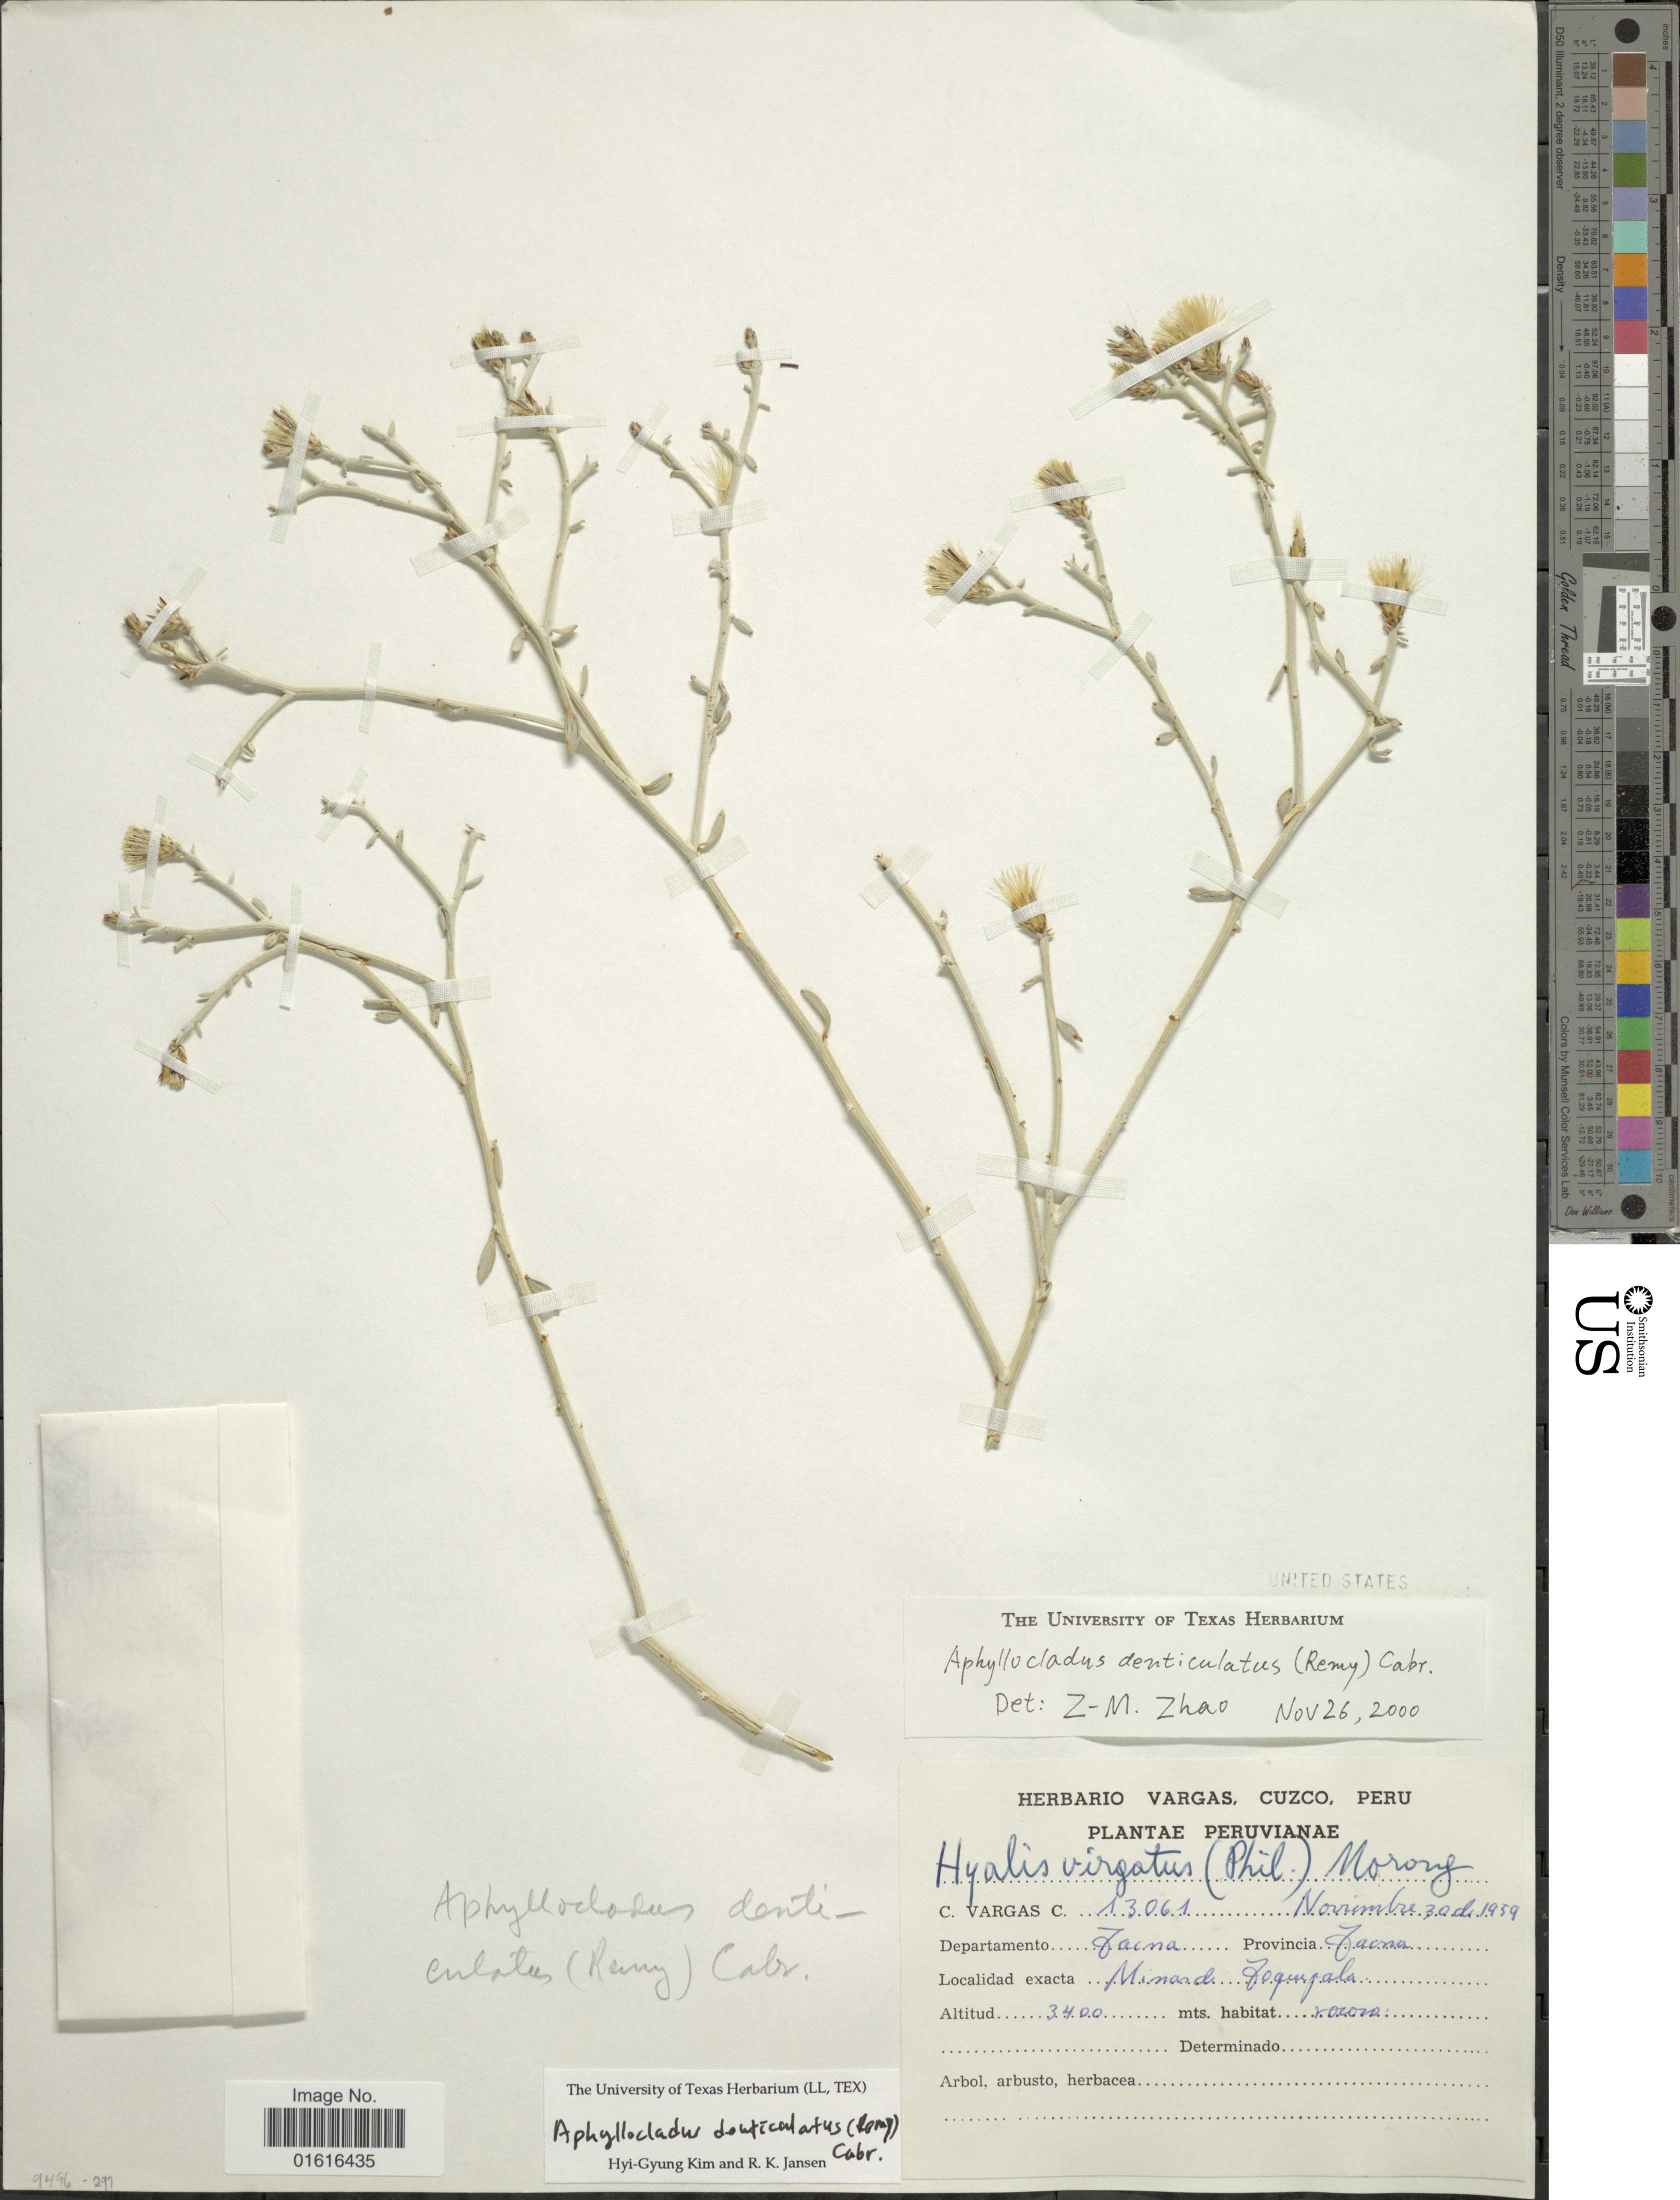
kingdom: Plantae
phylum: Tracheophyta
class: Magnoliopsida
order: Asterales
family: Asteraceae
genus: Aphyllocladus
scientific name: Aphyllocladus denticulatus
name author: (J. Rémy ex Remy) Cabrera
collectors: C. Vargas Calderón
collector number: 13061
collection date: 1959-11-30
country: Peru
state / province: Tacna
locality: Province Tacna, Minarde Taquapala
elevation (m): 3400